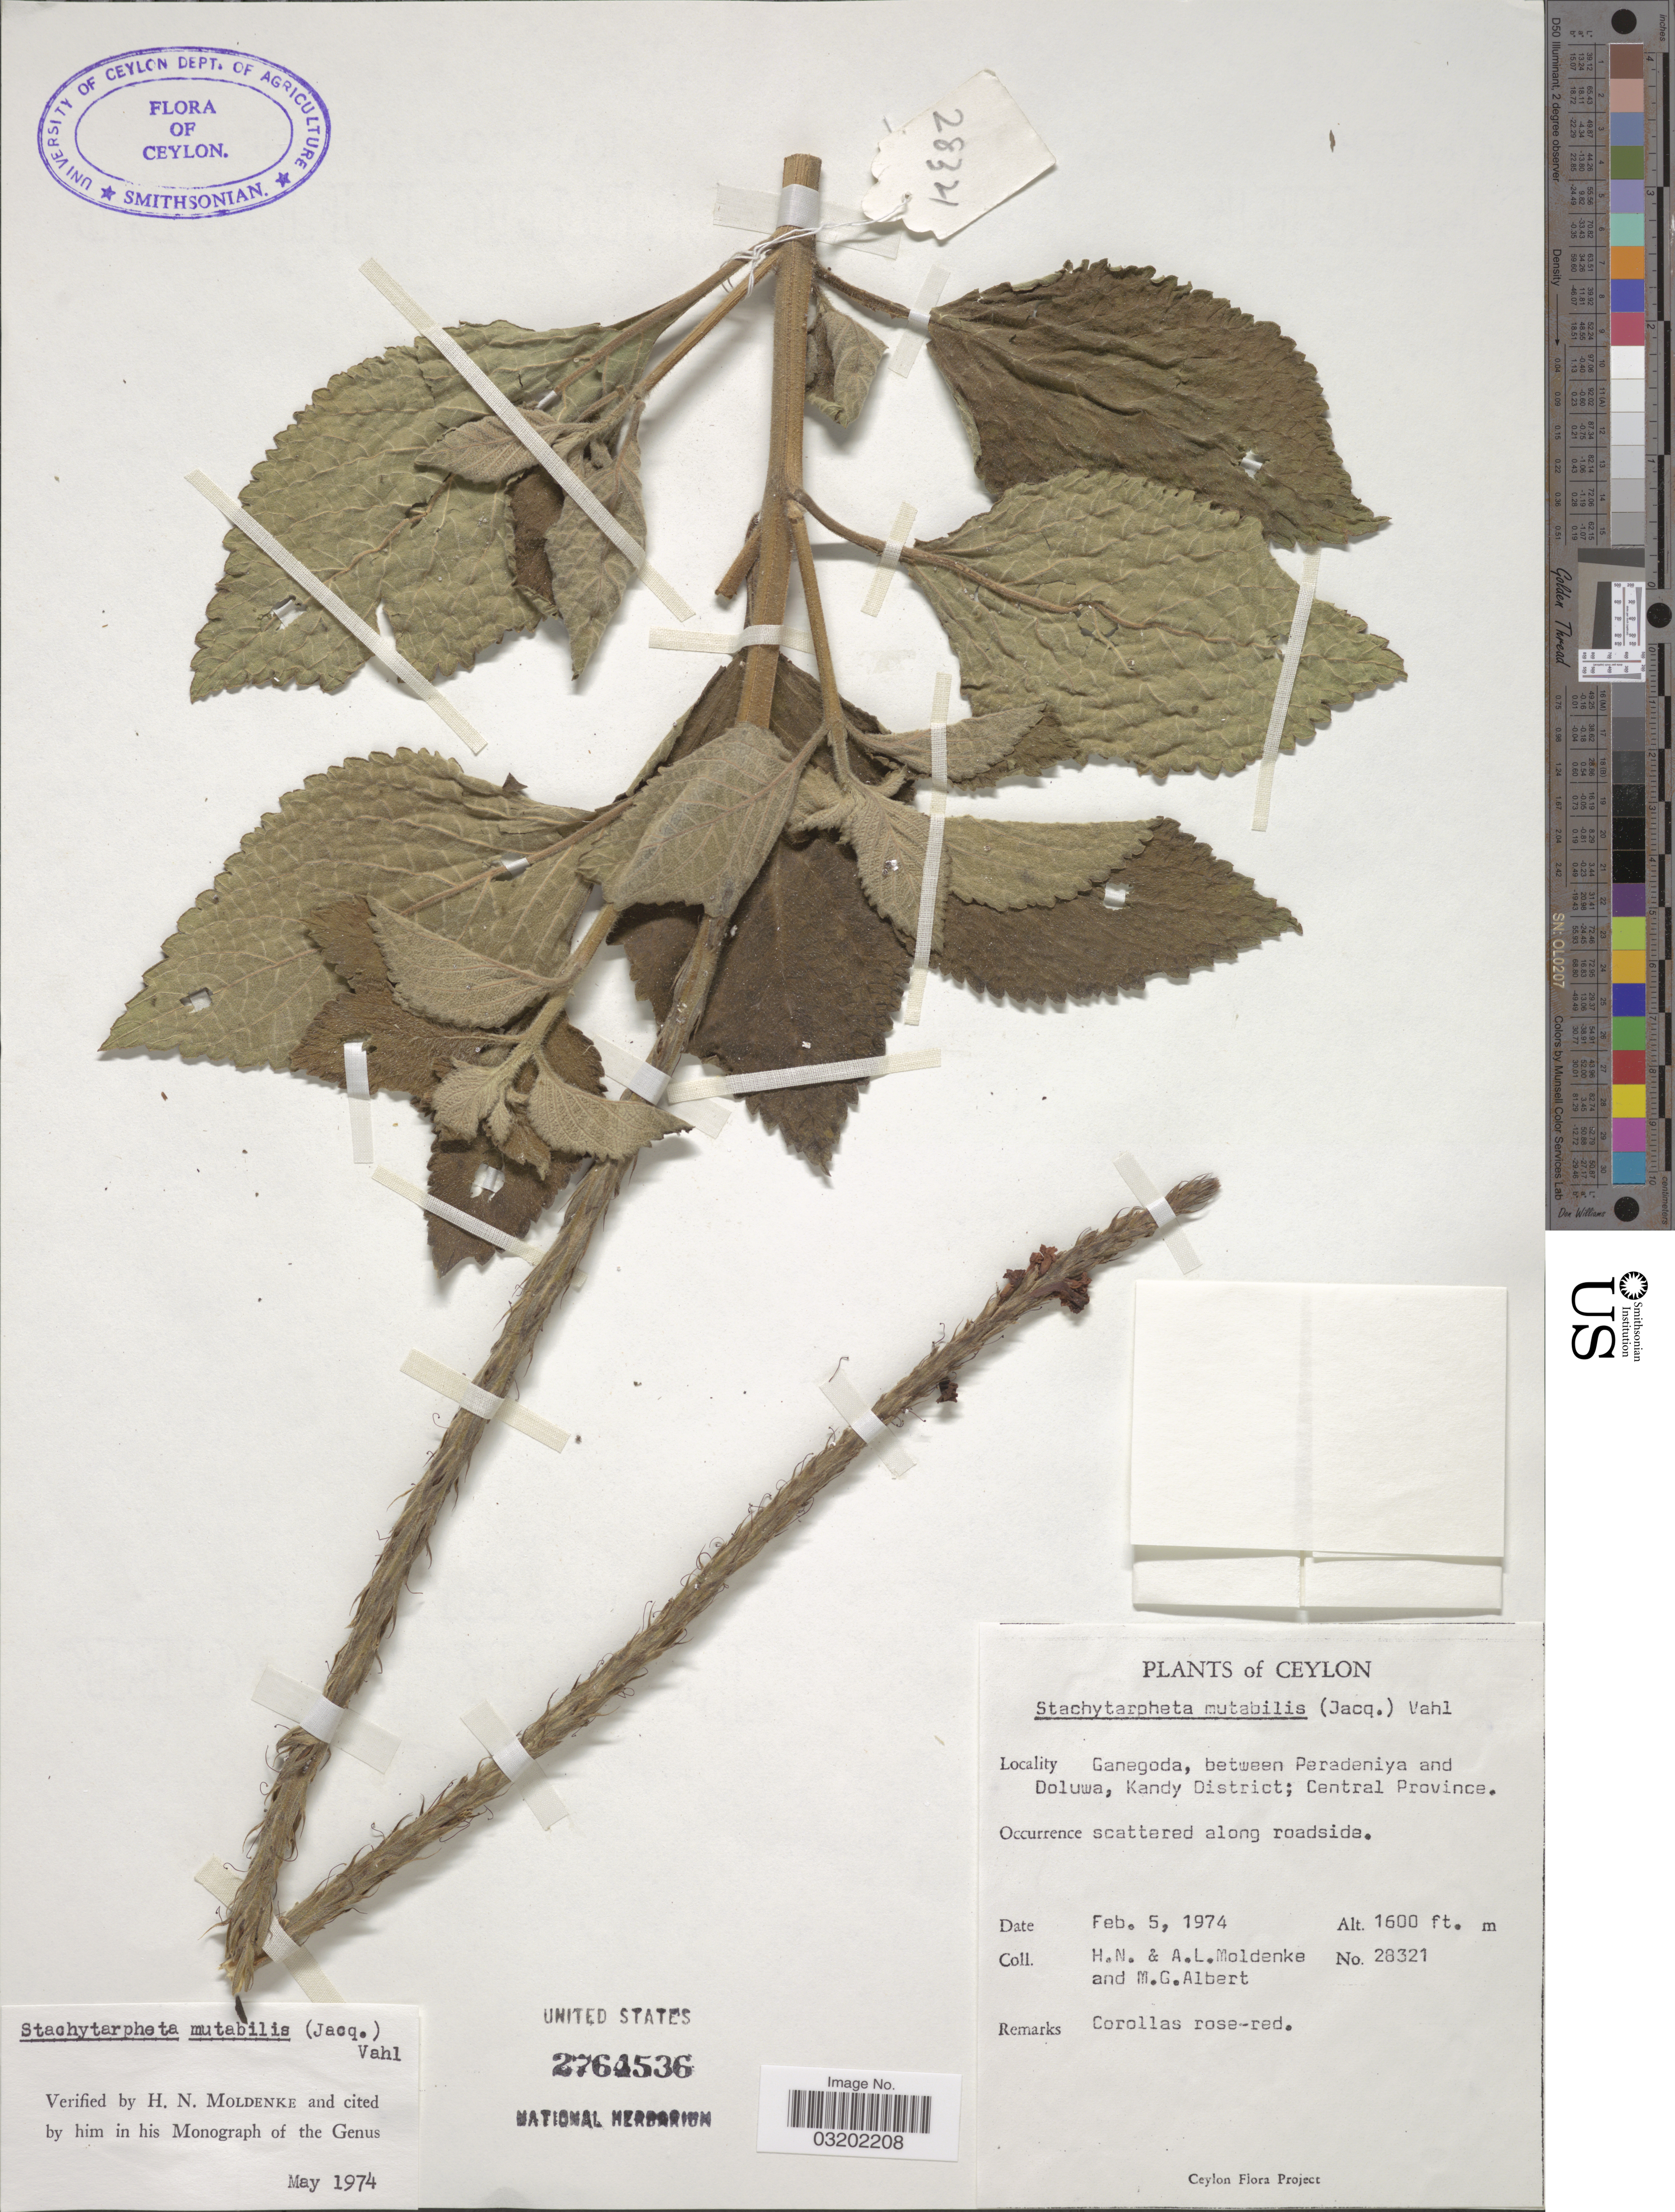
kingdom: Plantae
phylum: Tracheophyta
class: Magnoliopsida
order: Lamiales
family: Verbenaceae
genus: Stachytarpheta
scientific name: Stachytarpheta mutabilis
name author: (Jacq.) Vahl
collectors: H. N. Moldenke, A. L. Moldenke & M. G. Albert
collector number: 28321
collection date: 1974-02-05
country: Sri Lanka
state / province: Central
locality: Ceylon. Ganegoda, between Peradeniya and Doluwa, Kandy District.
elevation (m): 488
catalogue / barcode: US 2764536